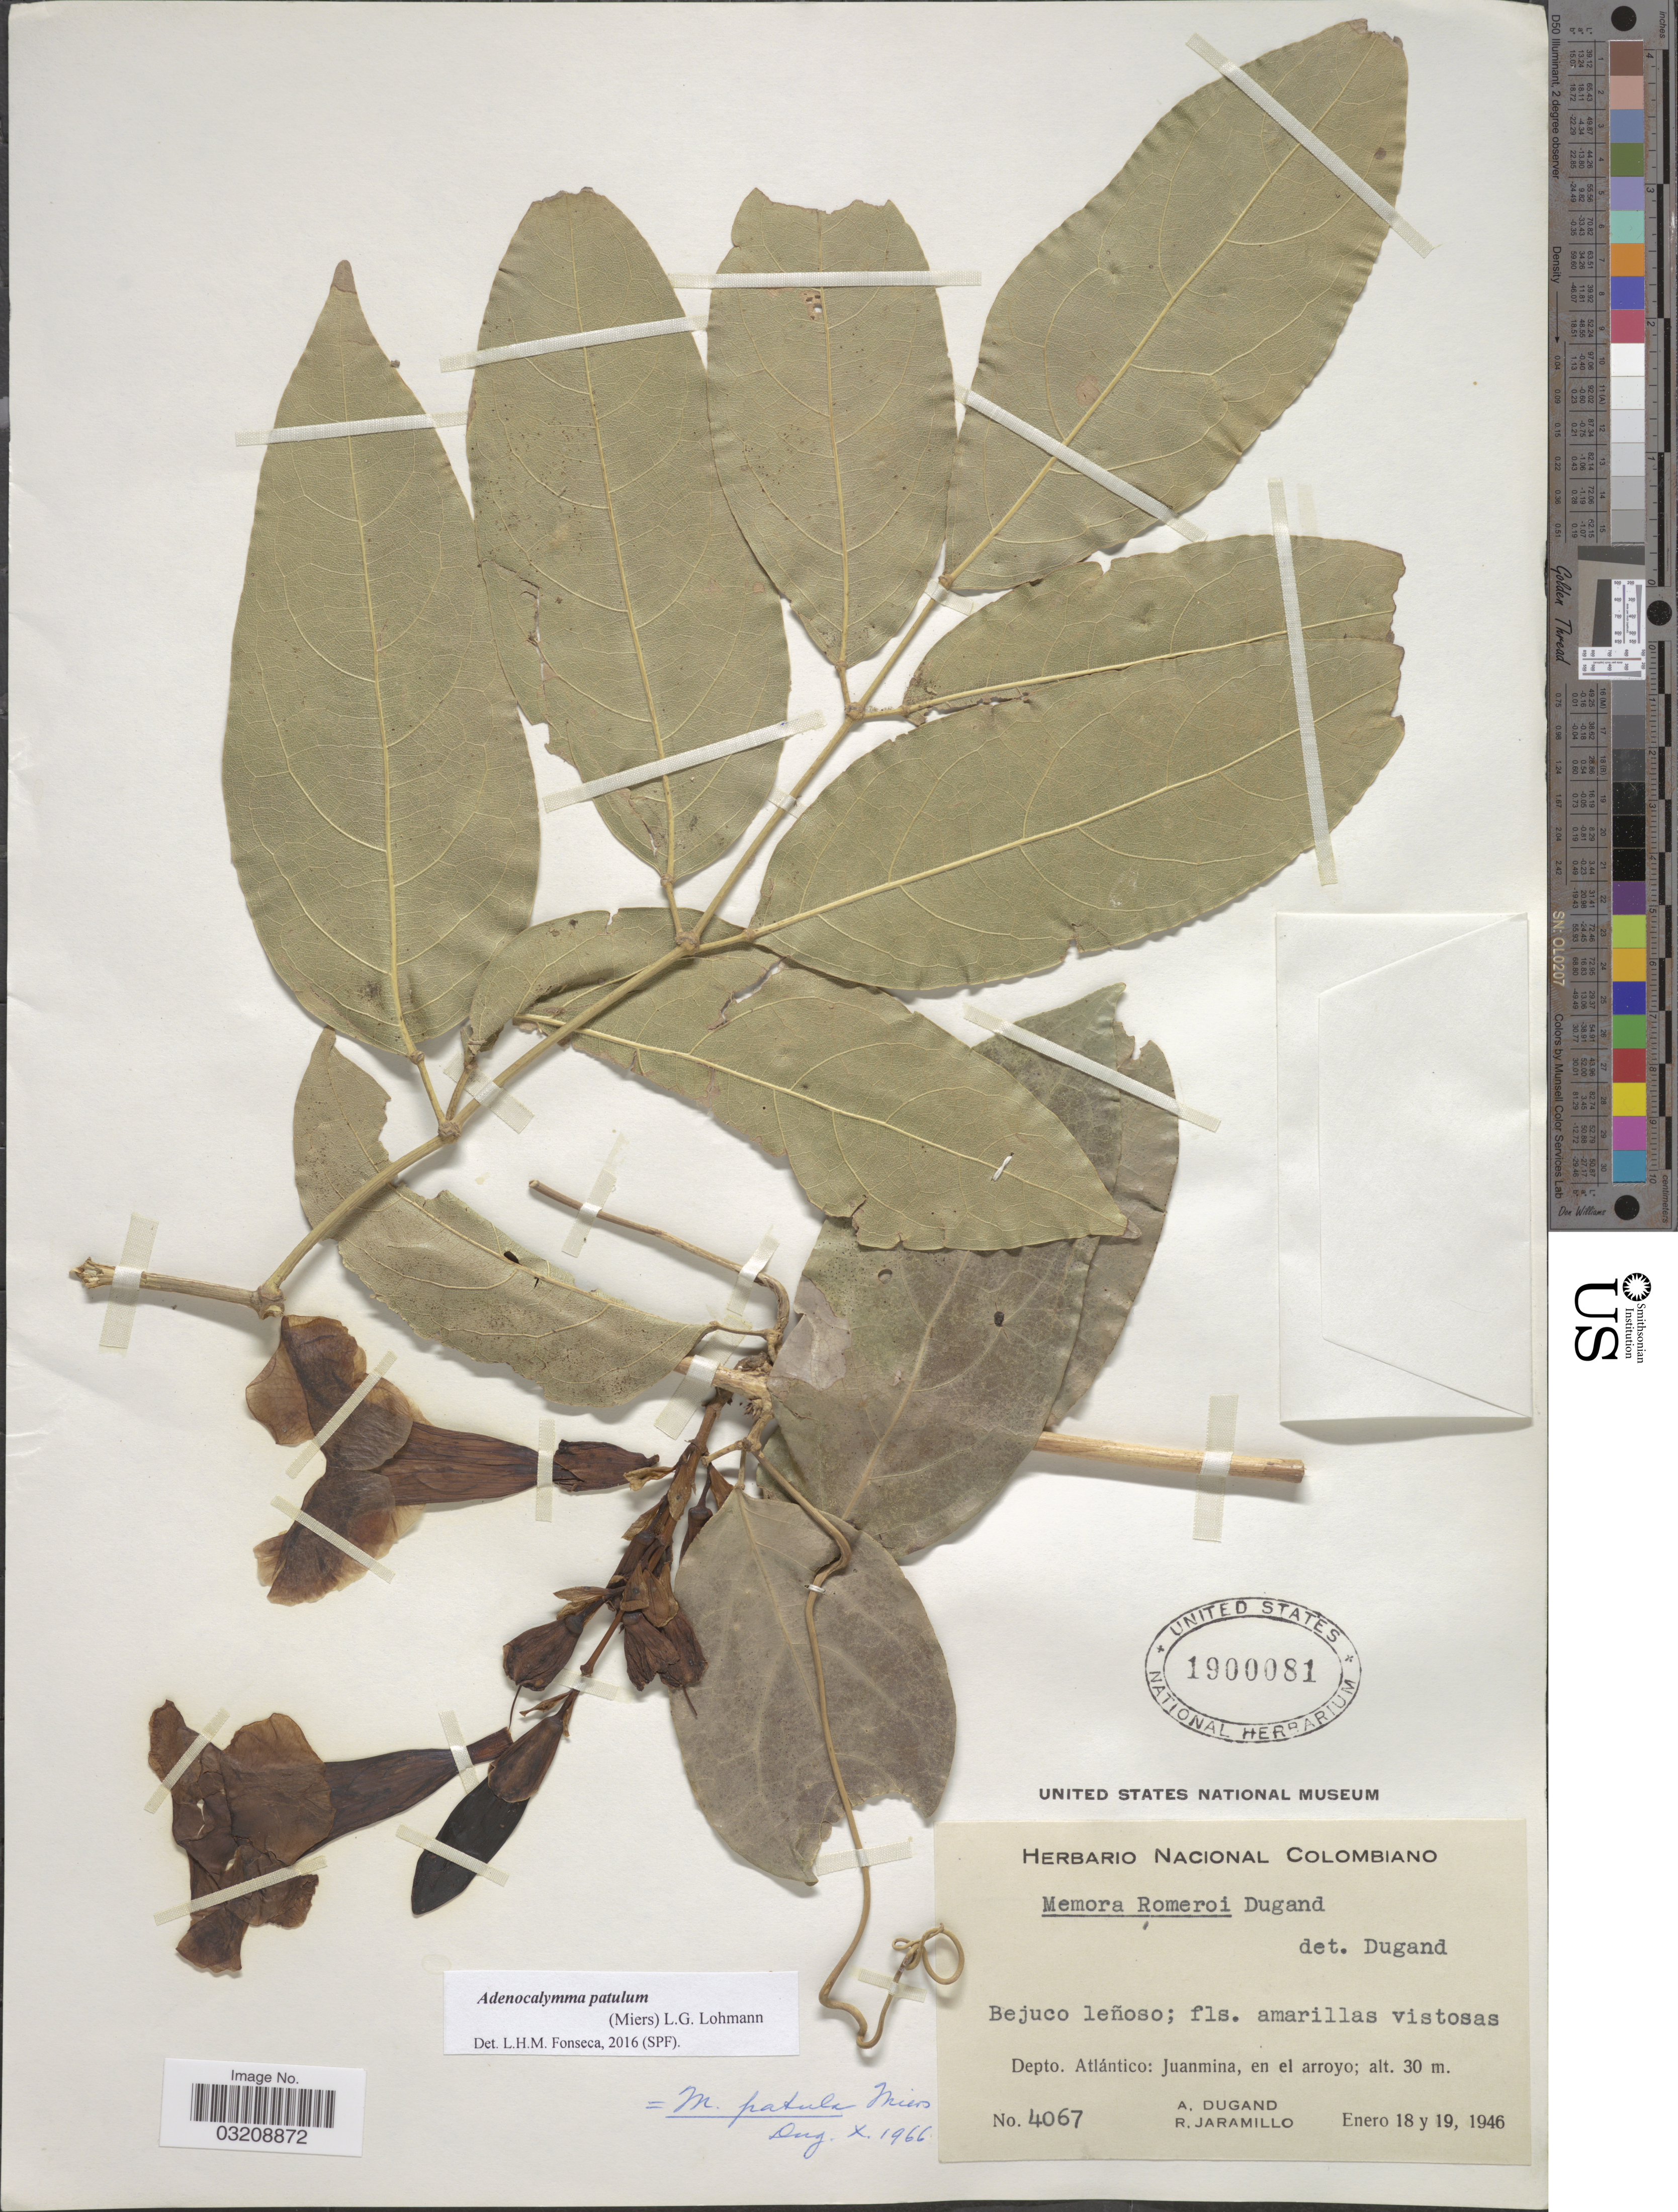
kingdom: Plantae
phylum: Tracheophyta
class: Magnoliopsida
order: Lamiales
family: Bignoniaceae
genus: Adenocalymma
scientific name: Adenocalymma patulum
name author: (Miers) L.G. Lohmann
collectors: A. Dugand & R. Jaramillo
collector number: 4067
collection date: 1946-01-18/1946-01-19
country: Colombia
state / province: Atlántico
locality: Depto. Atlántico: Juanmina, en el arroyo.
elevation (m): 30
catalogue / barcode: US 1900081